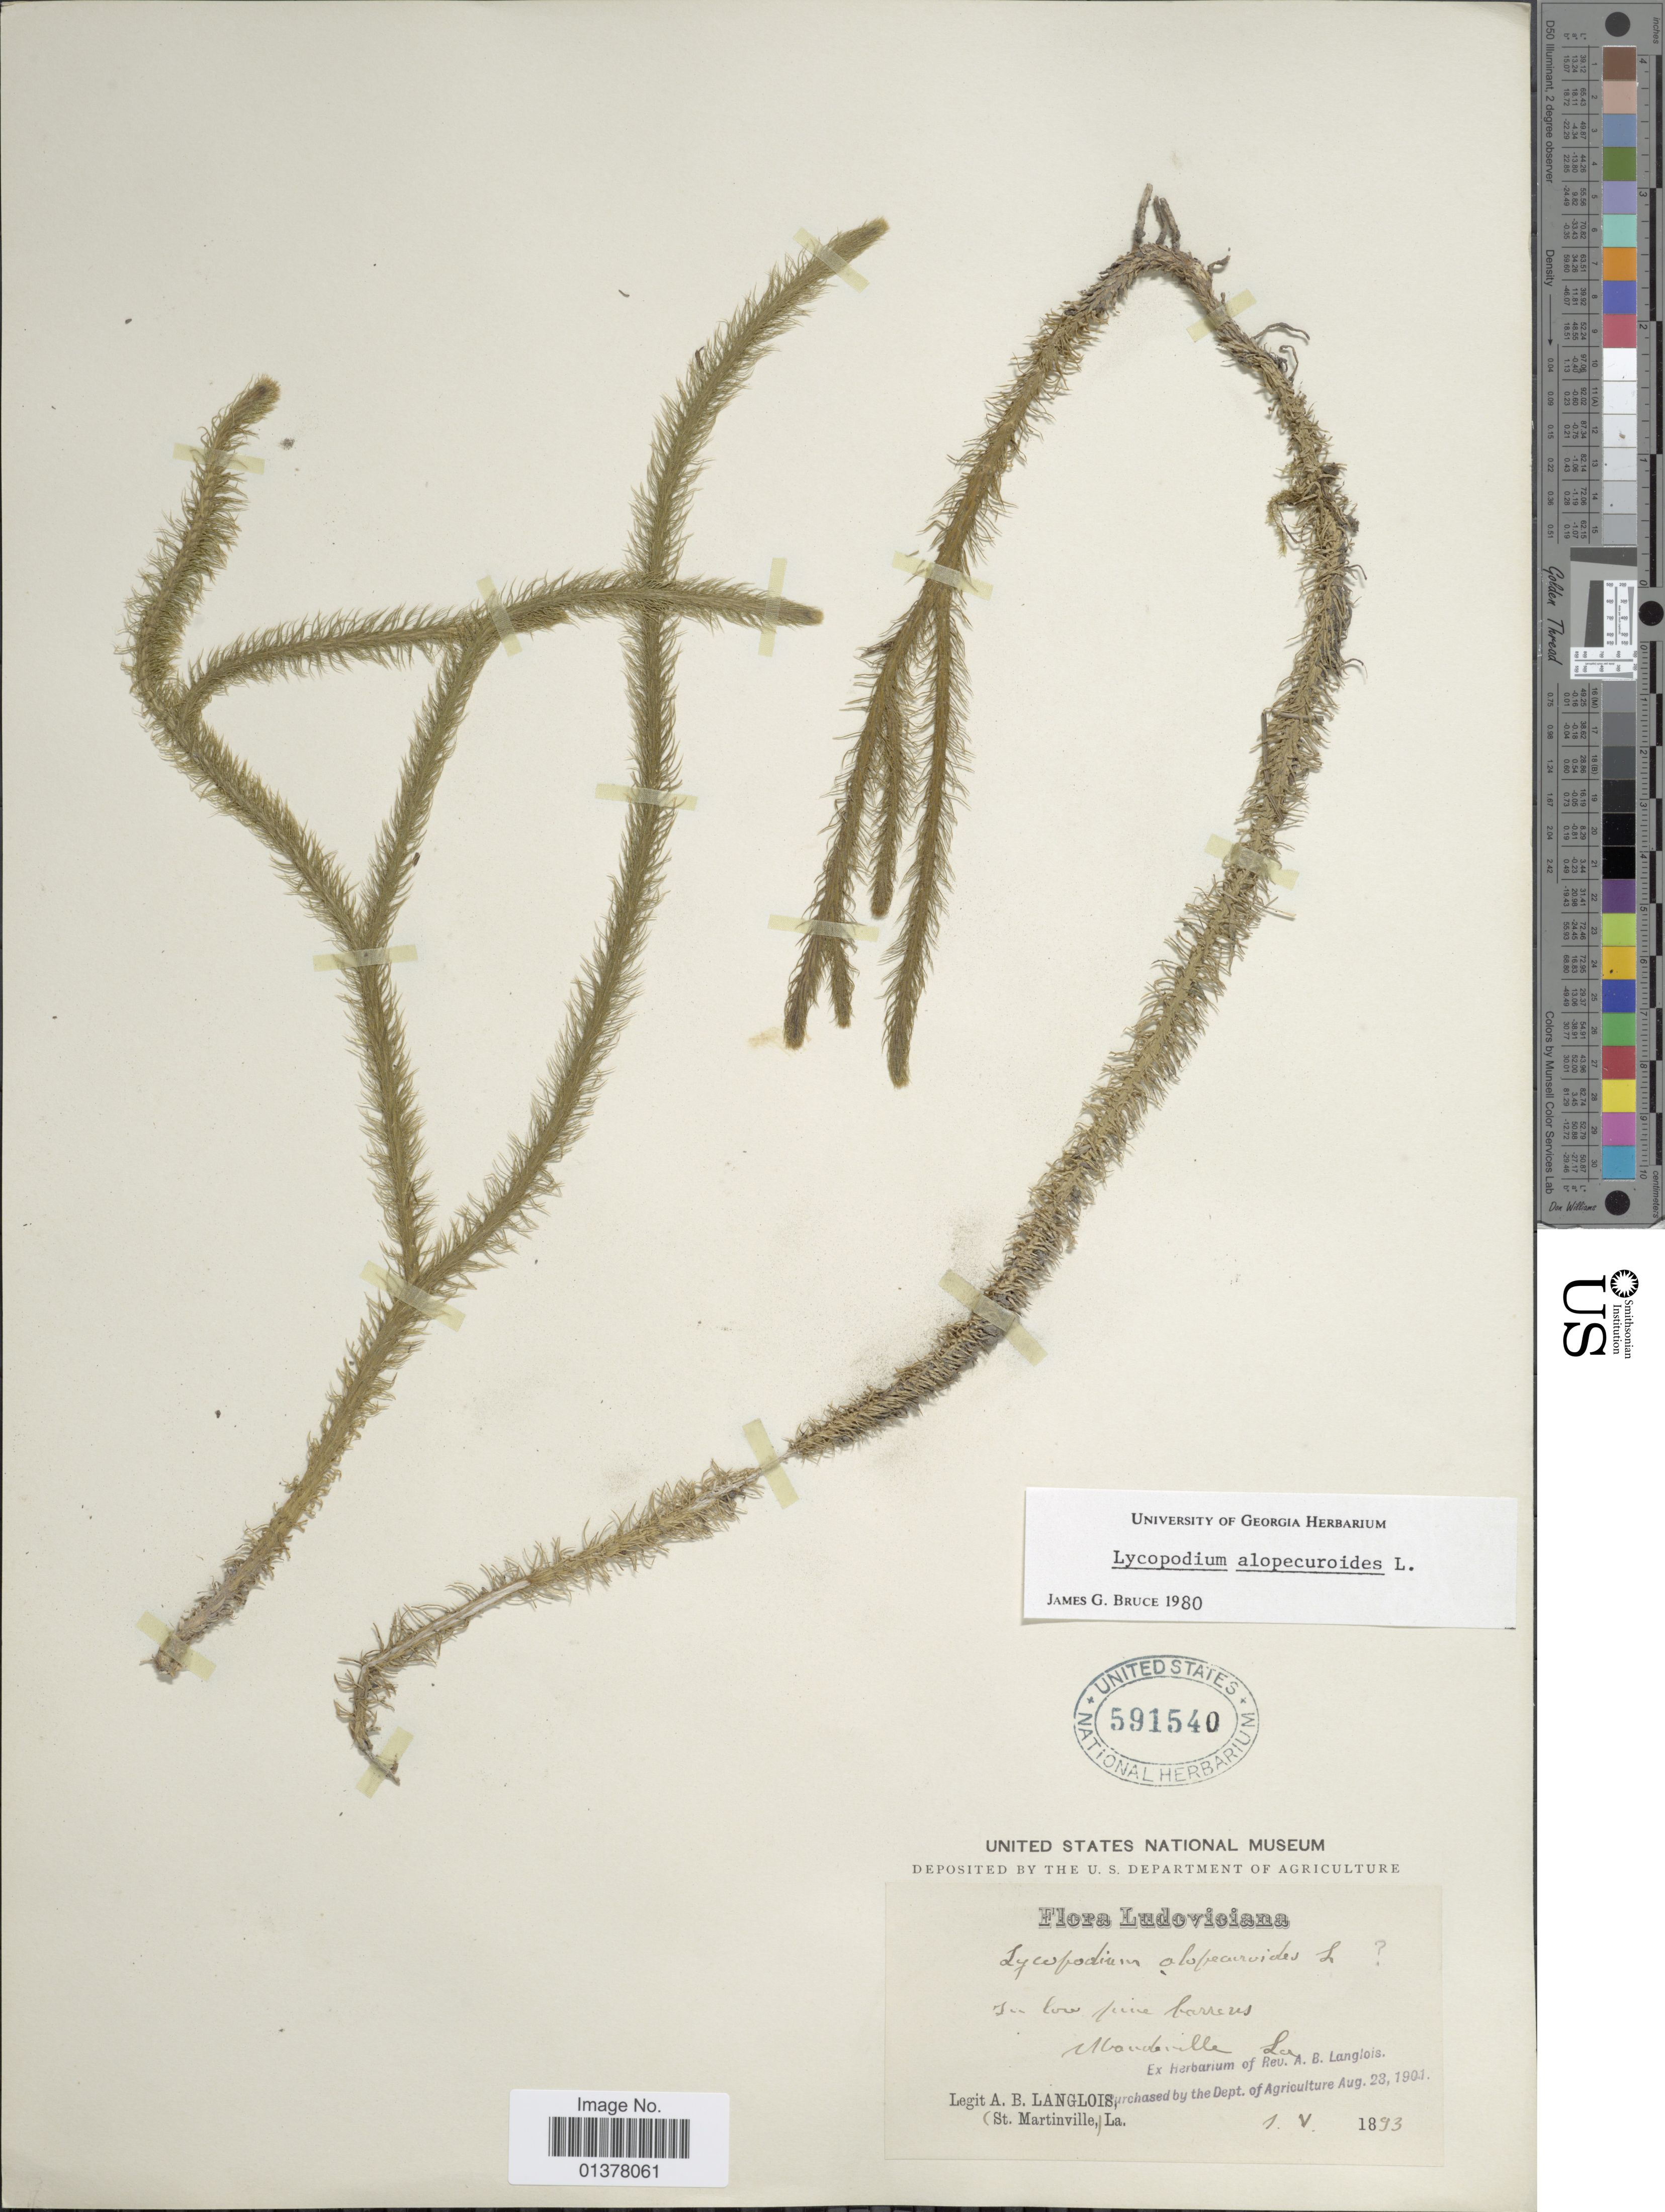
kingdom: Plantae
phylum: Tracheophyta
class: Lycopodiopsida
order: Lycopodiales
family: Lycopodiaceae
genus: Lycopodiella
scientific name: Lycopodiella alopecuroides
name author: (L.) Cranfill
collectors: A. Langlois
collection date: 1893-05-01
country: United States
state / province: Louisiana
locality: Ludovisiana, in low pine barrens, Mandeville, La.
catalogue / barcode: US 591540